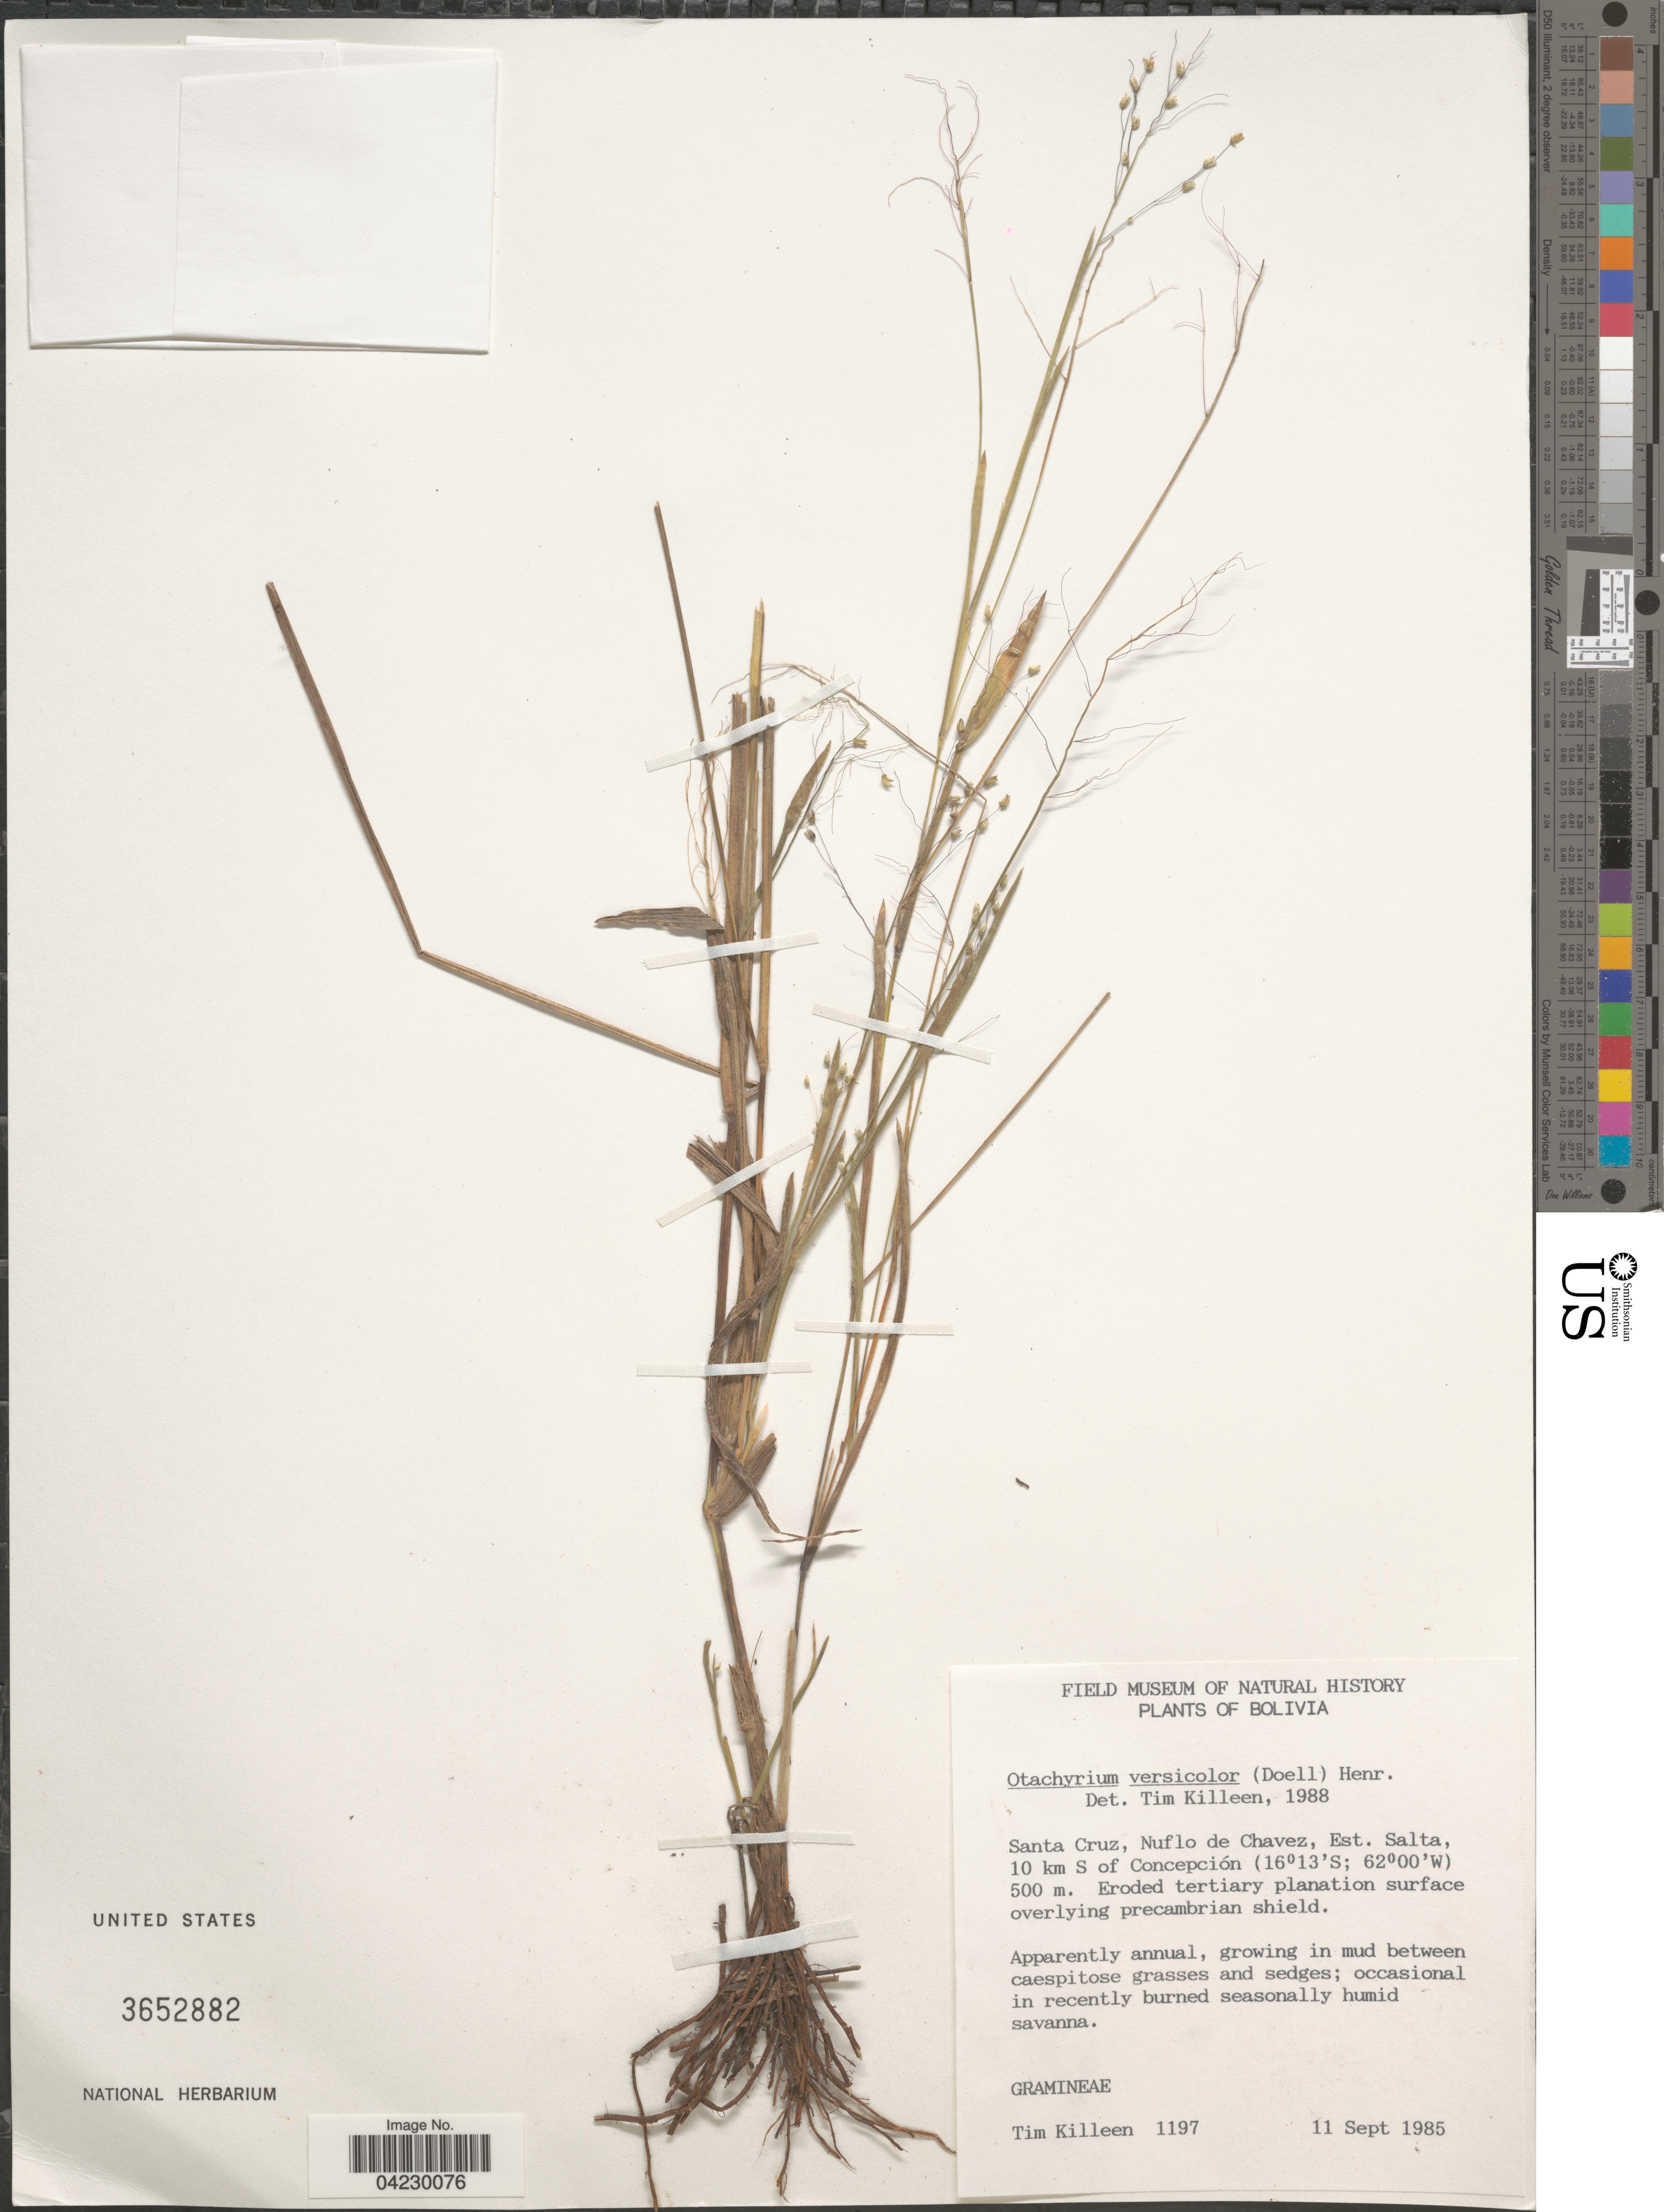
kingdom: Plantae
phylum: Tracheophyta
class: Liliopsida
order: Poales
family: Poaceae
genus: Otachyrium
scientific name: Otachyrium versicolor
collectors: T. J. Killeen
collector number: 1197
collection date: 1985-09-11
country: Bolivia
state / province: Santa Cruz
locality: Nuflo de Chavez, Est. Salta, 10 km S of Concepción.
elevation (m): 500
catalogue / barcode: US 3652882